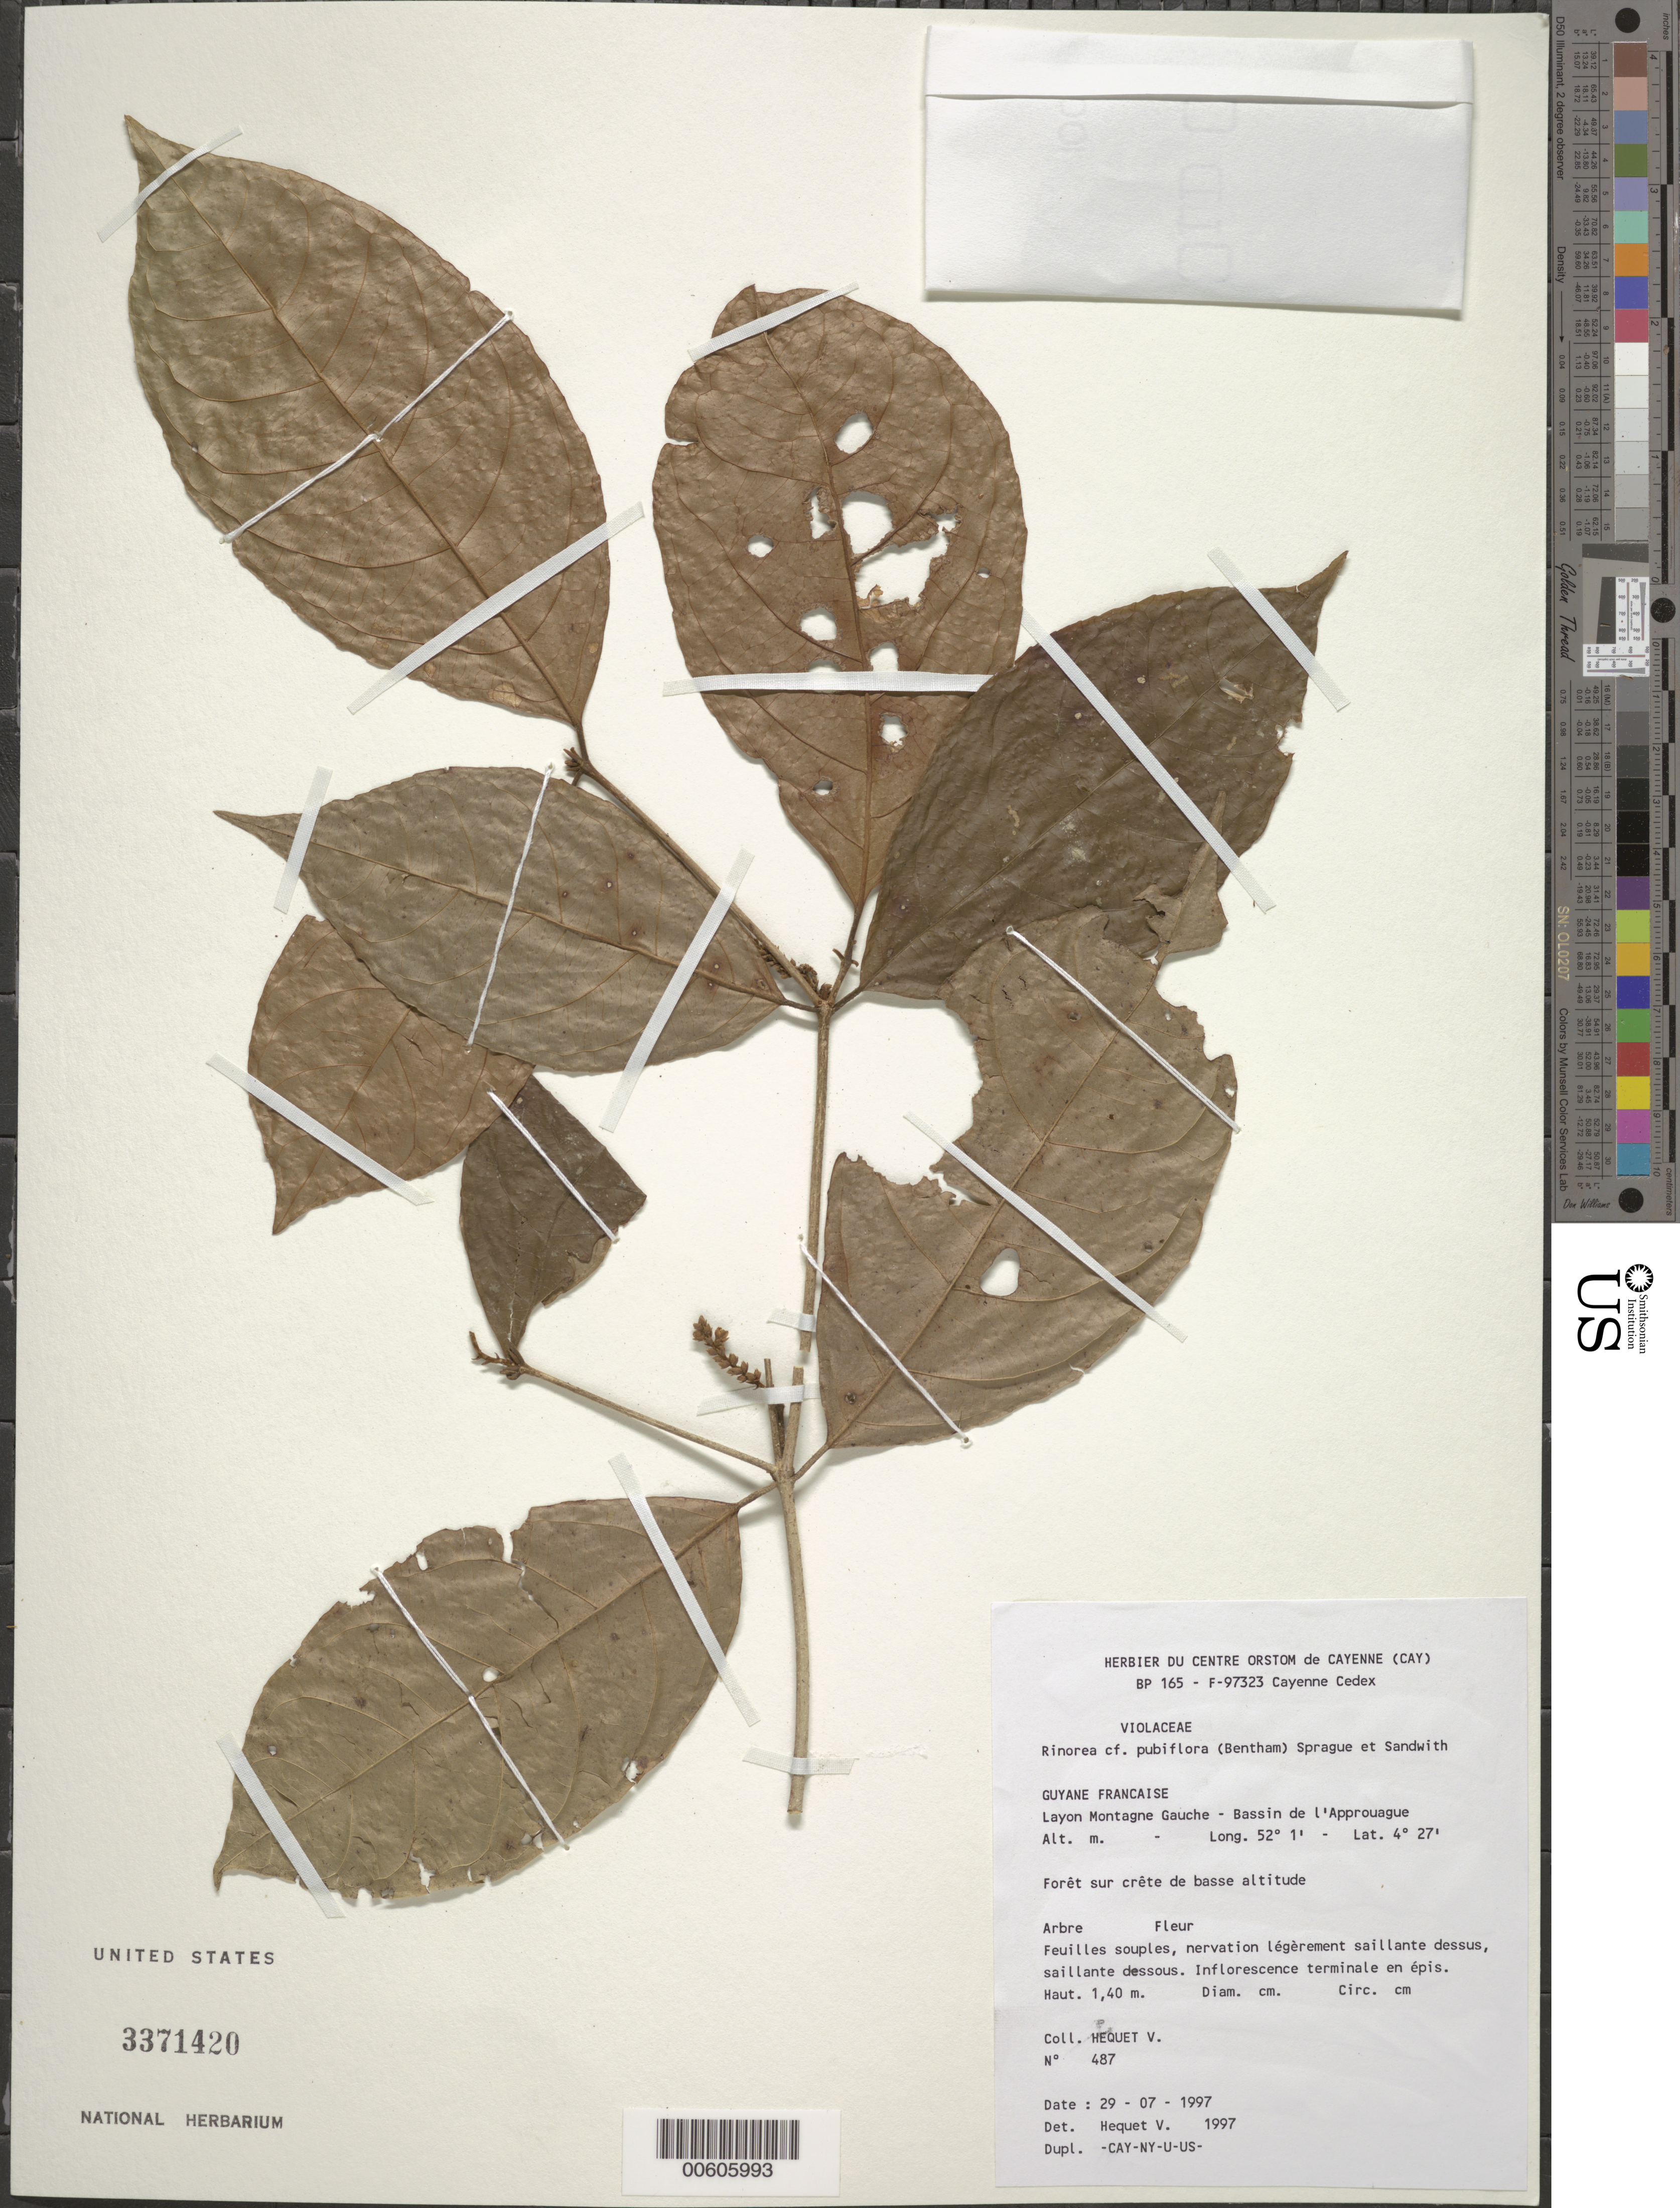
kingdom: Plantae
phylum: Tracheophyta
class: Magnoliopsida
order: Malpighiales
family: Violaceae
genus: Rinorea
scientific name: Rinorea pubiflora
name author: (Benth.) Sprague & Sandwith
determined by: Hequet, V.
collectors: V. Hequet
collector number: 487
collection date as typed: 29-Jul-97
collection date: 1997-07-29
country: French Guiana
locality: Bassin de l'Approuague, Layon Montagne Gauche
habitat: Forêt sur crête de basse altitude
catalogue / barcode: US 3371420